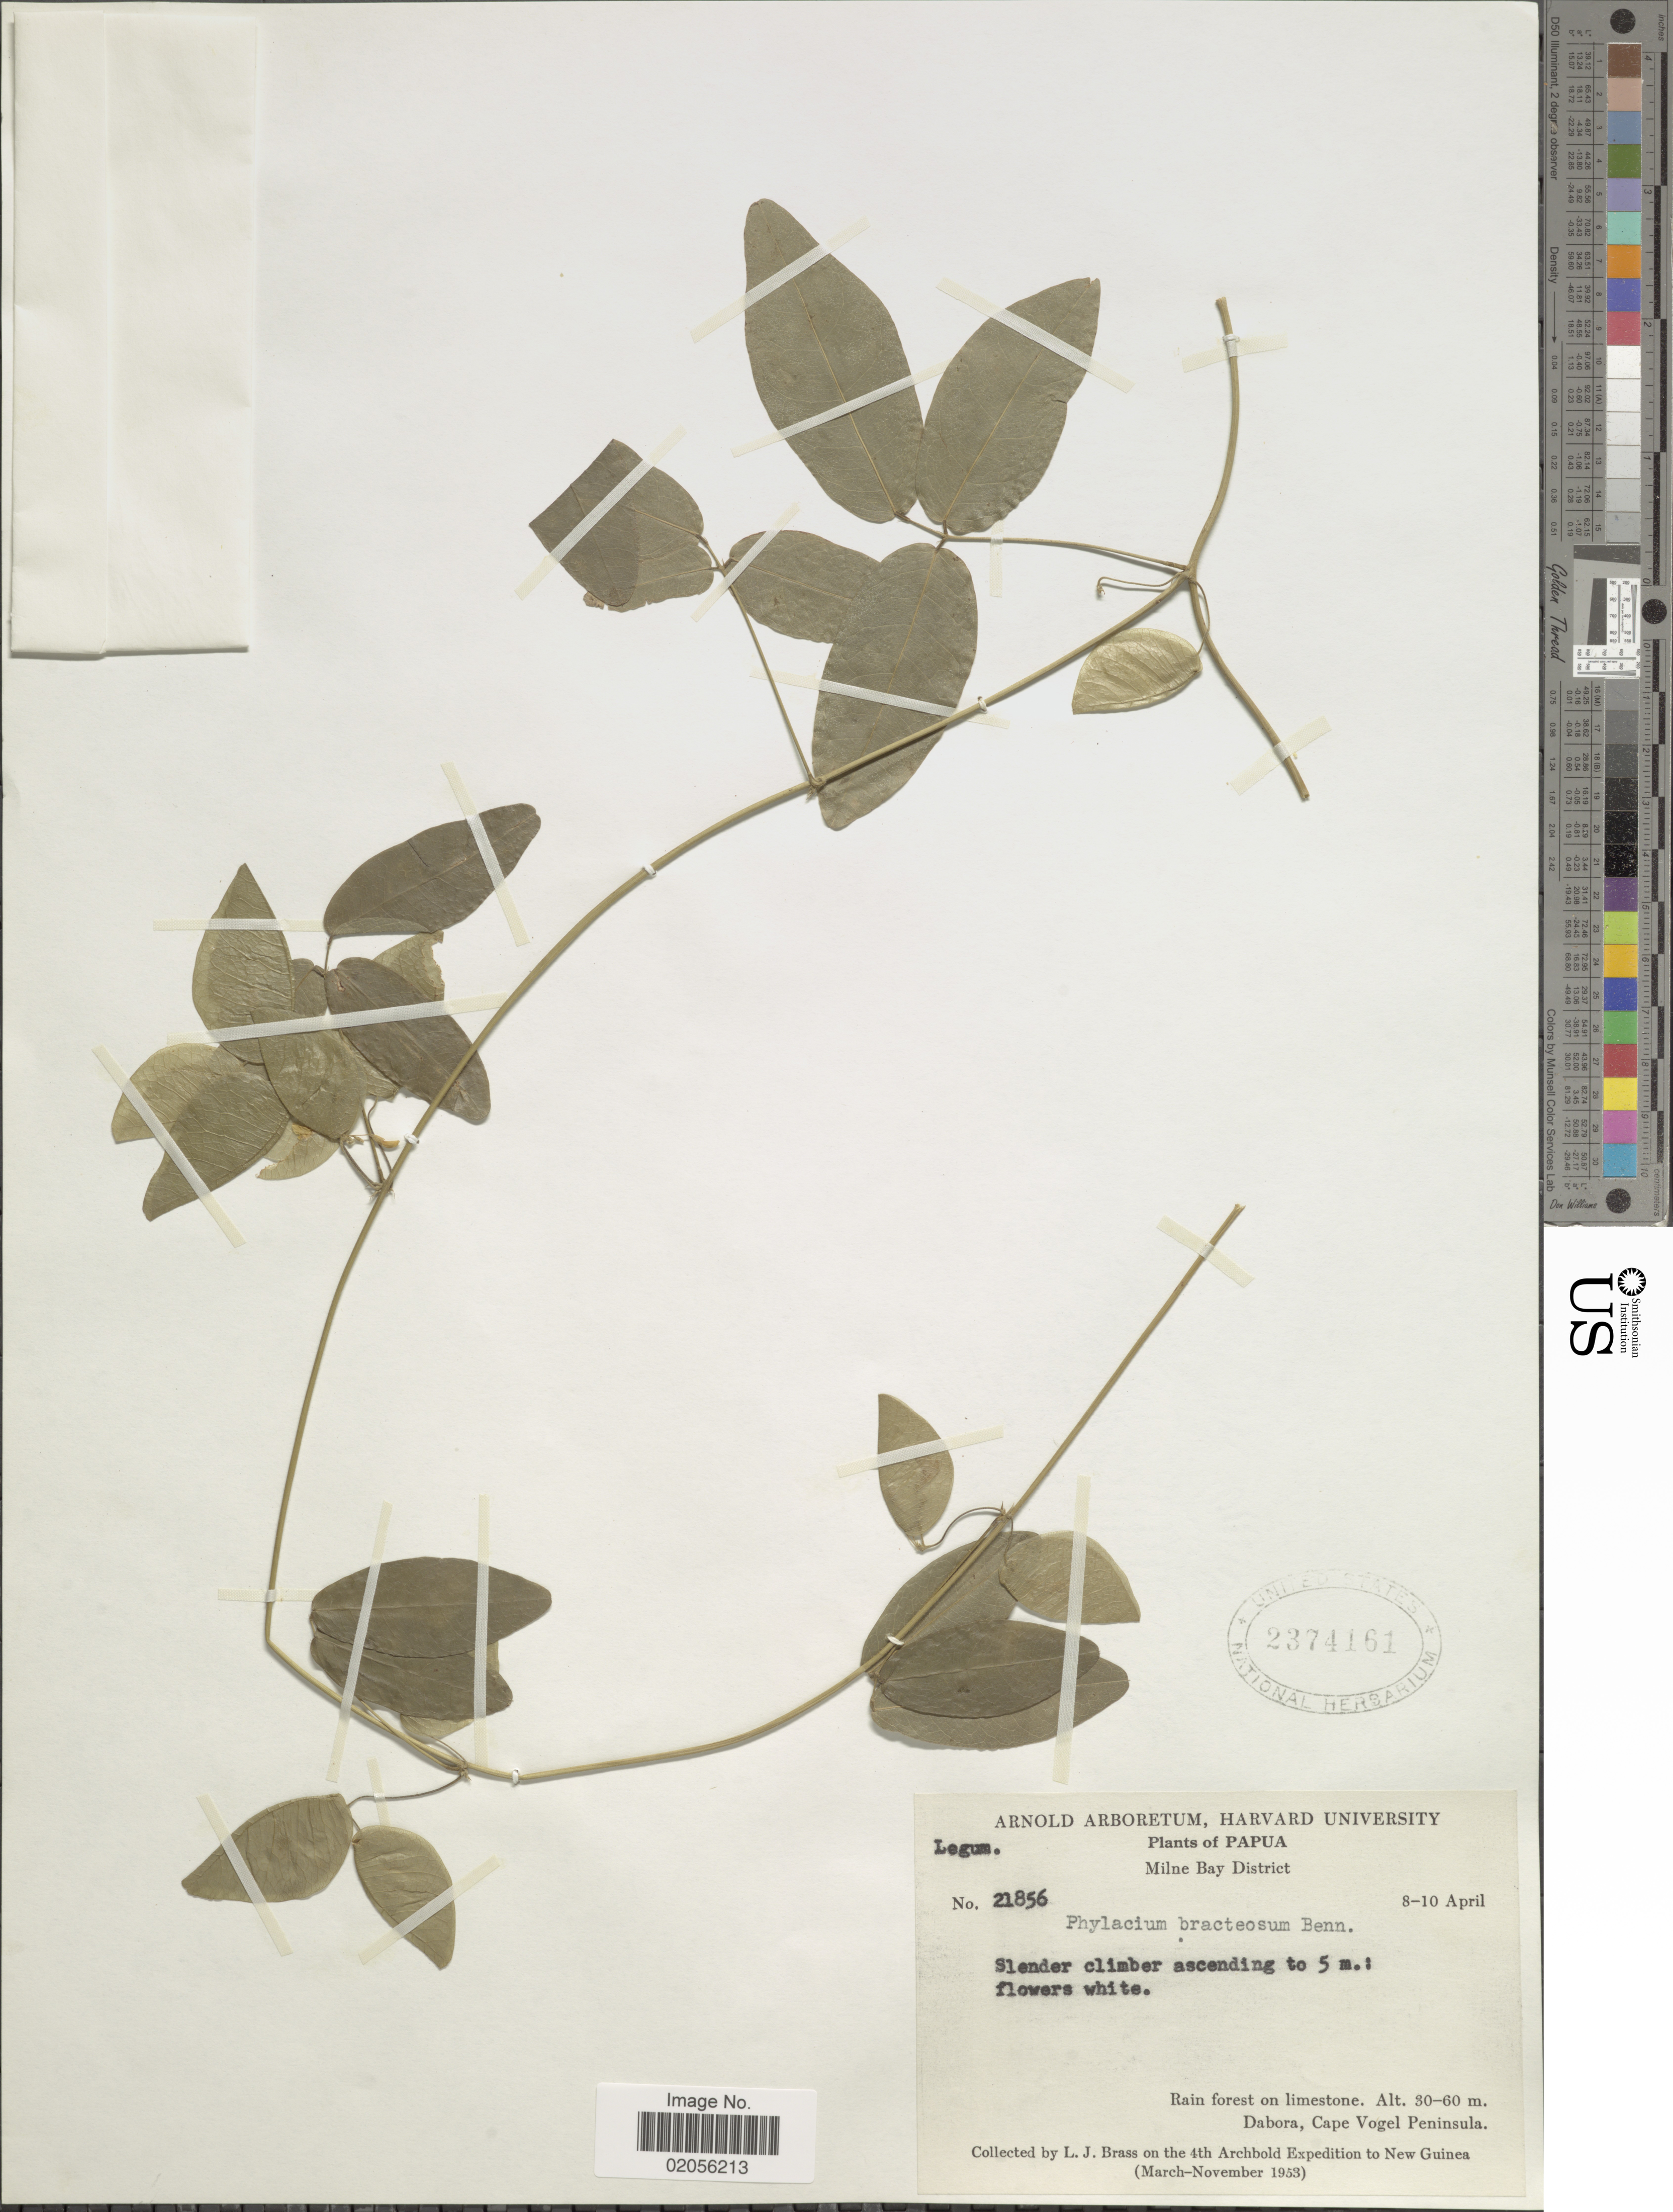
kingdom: Plantae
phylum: Tracheophyta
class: Magnoliopsida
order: Fabales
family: Fabaceae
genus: Phylacium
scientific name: Phylacium sp.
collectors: L. J. Brass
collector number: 21856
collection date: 1953-04-08/1953-04-10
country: Papua New Guinea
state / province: Milne Bay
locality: Papua. New Guinea. Dabora, Cape Vogel Peninsula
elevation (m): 30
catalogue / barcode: US 2374161